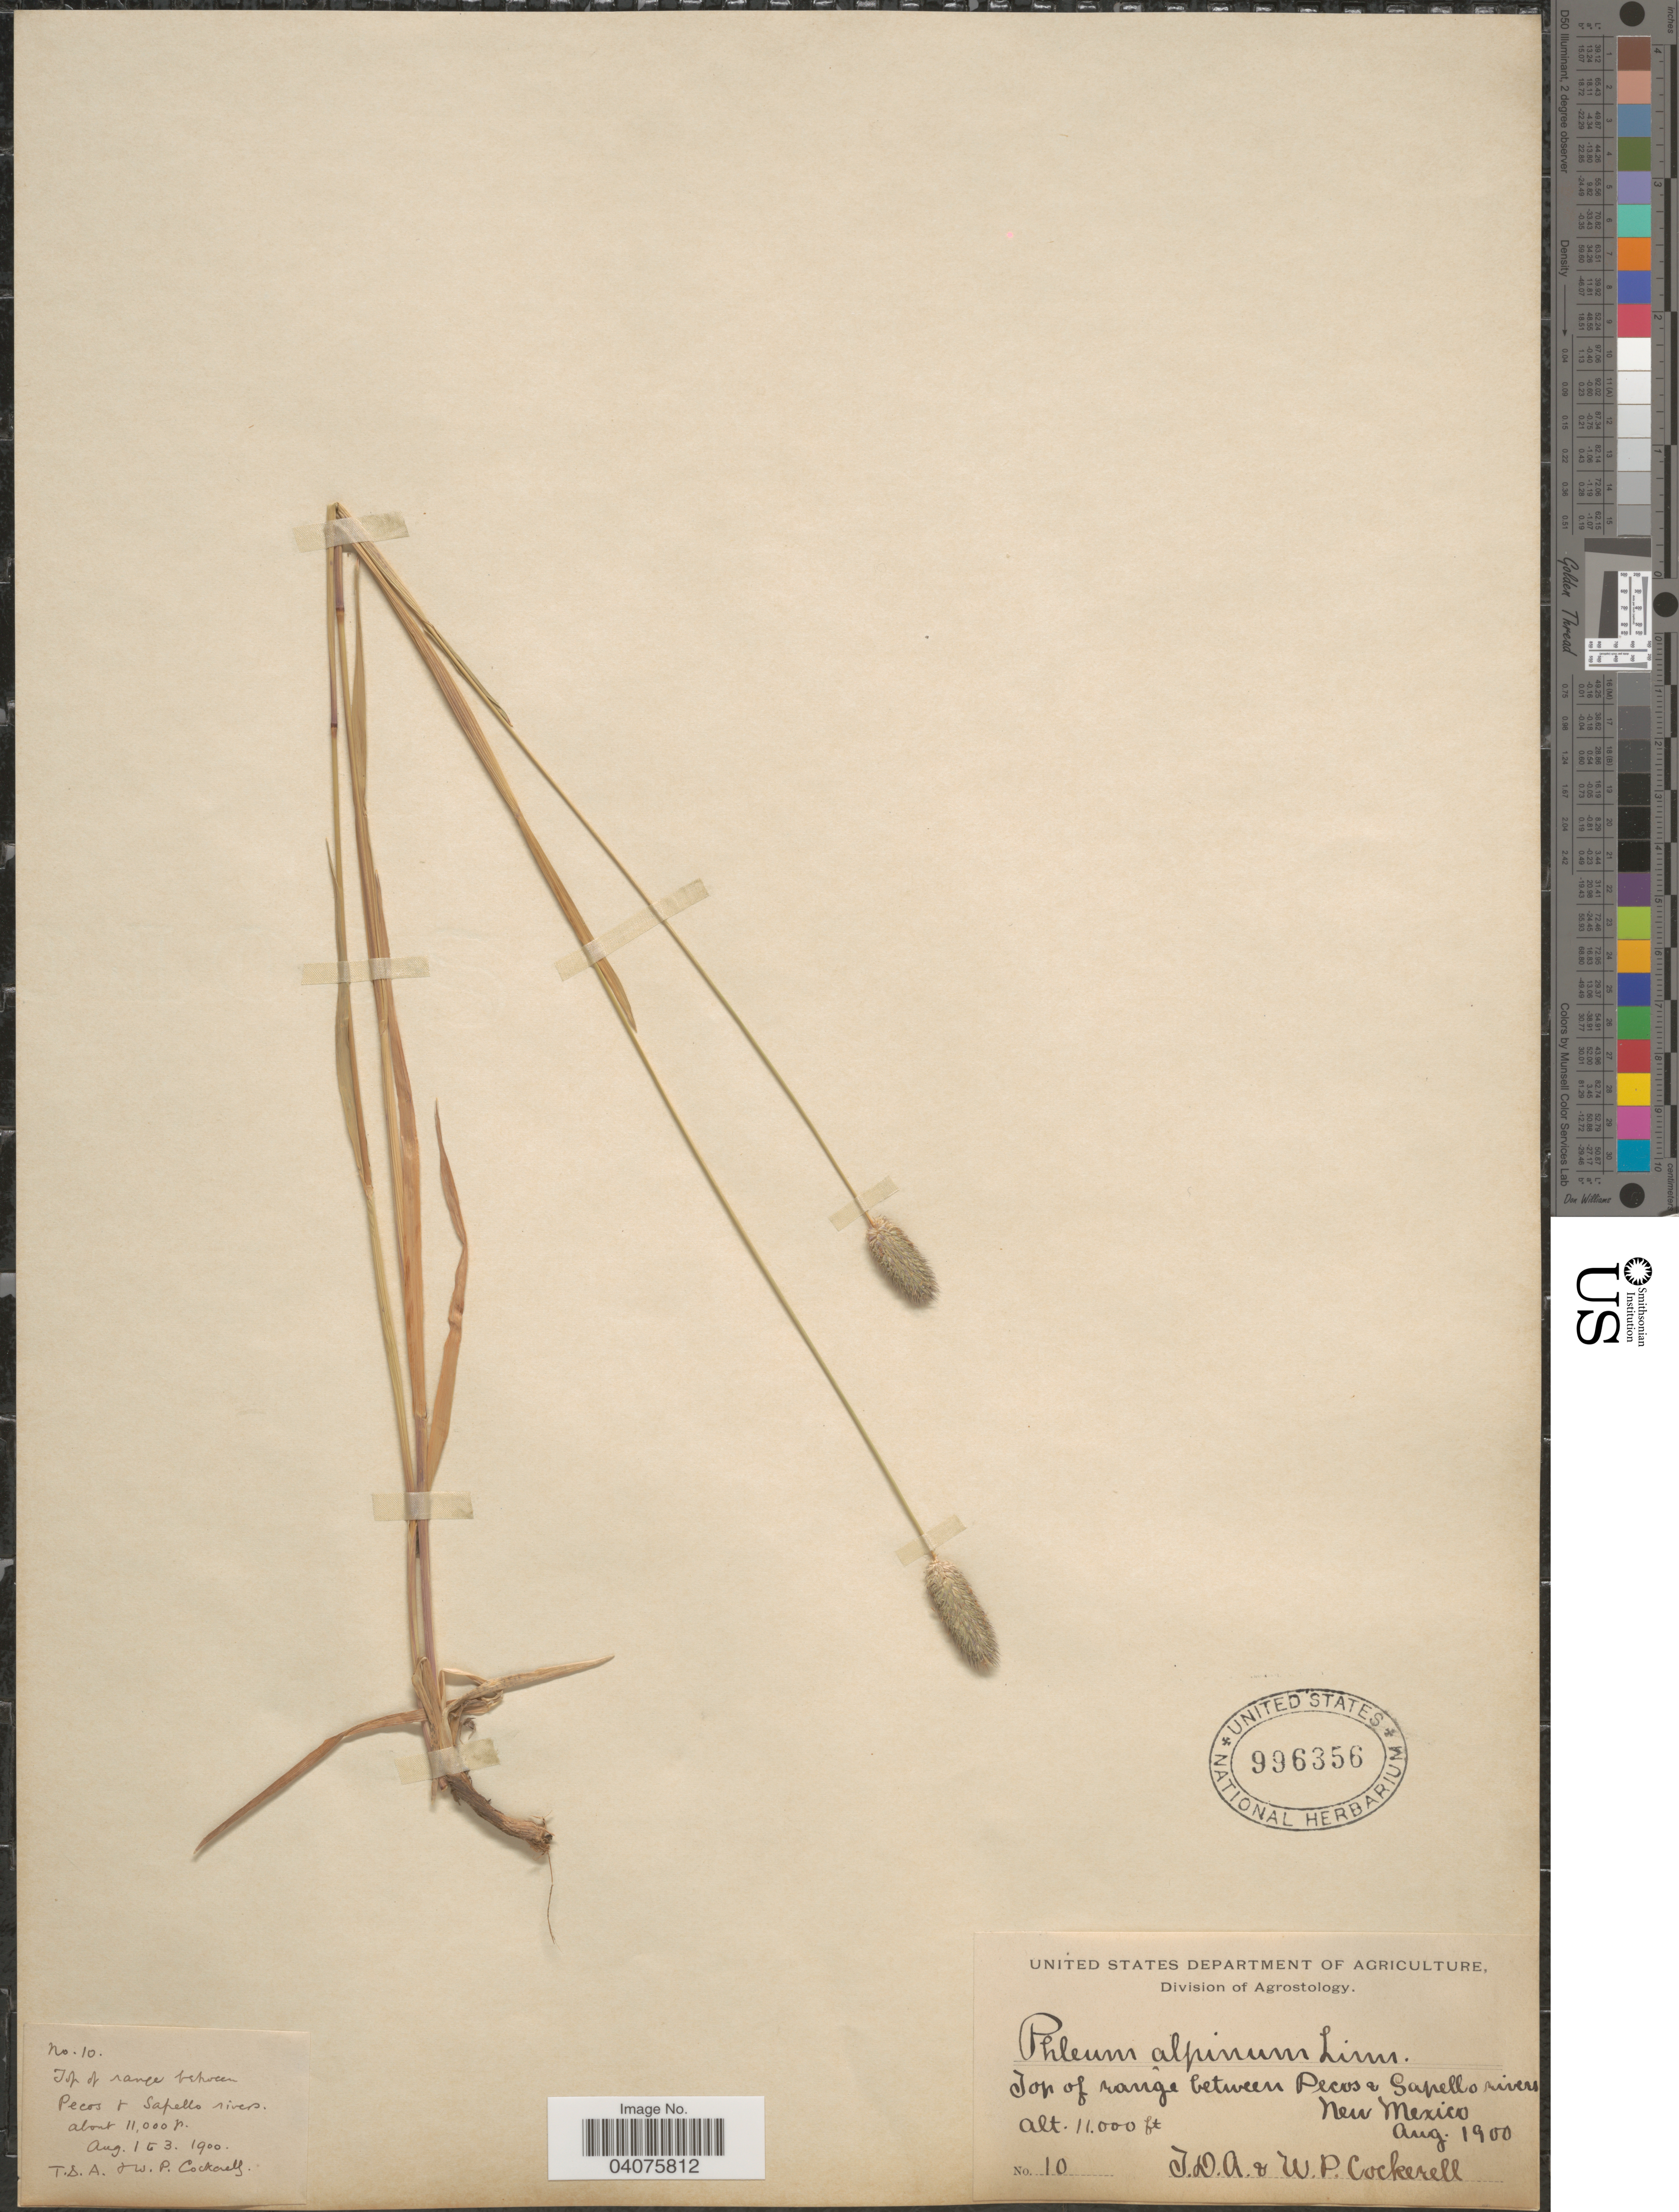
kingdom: Plantae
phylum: Tracheophyta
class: Liliopsida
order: Poales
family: Poaceae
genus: Phleum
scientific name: Phleum alpinum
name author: L.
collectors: T. Cockerell & W. Cockerell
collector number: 10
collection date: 1900-08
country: United States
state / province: New Mexico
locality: Top of range between Pecos & Sapello river.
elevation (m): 3353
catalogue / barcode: US 996356